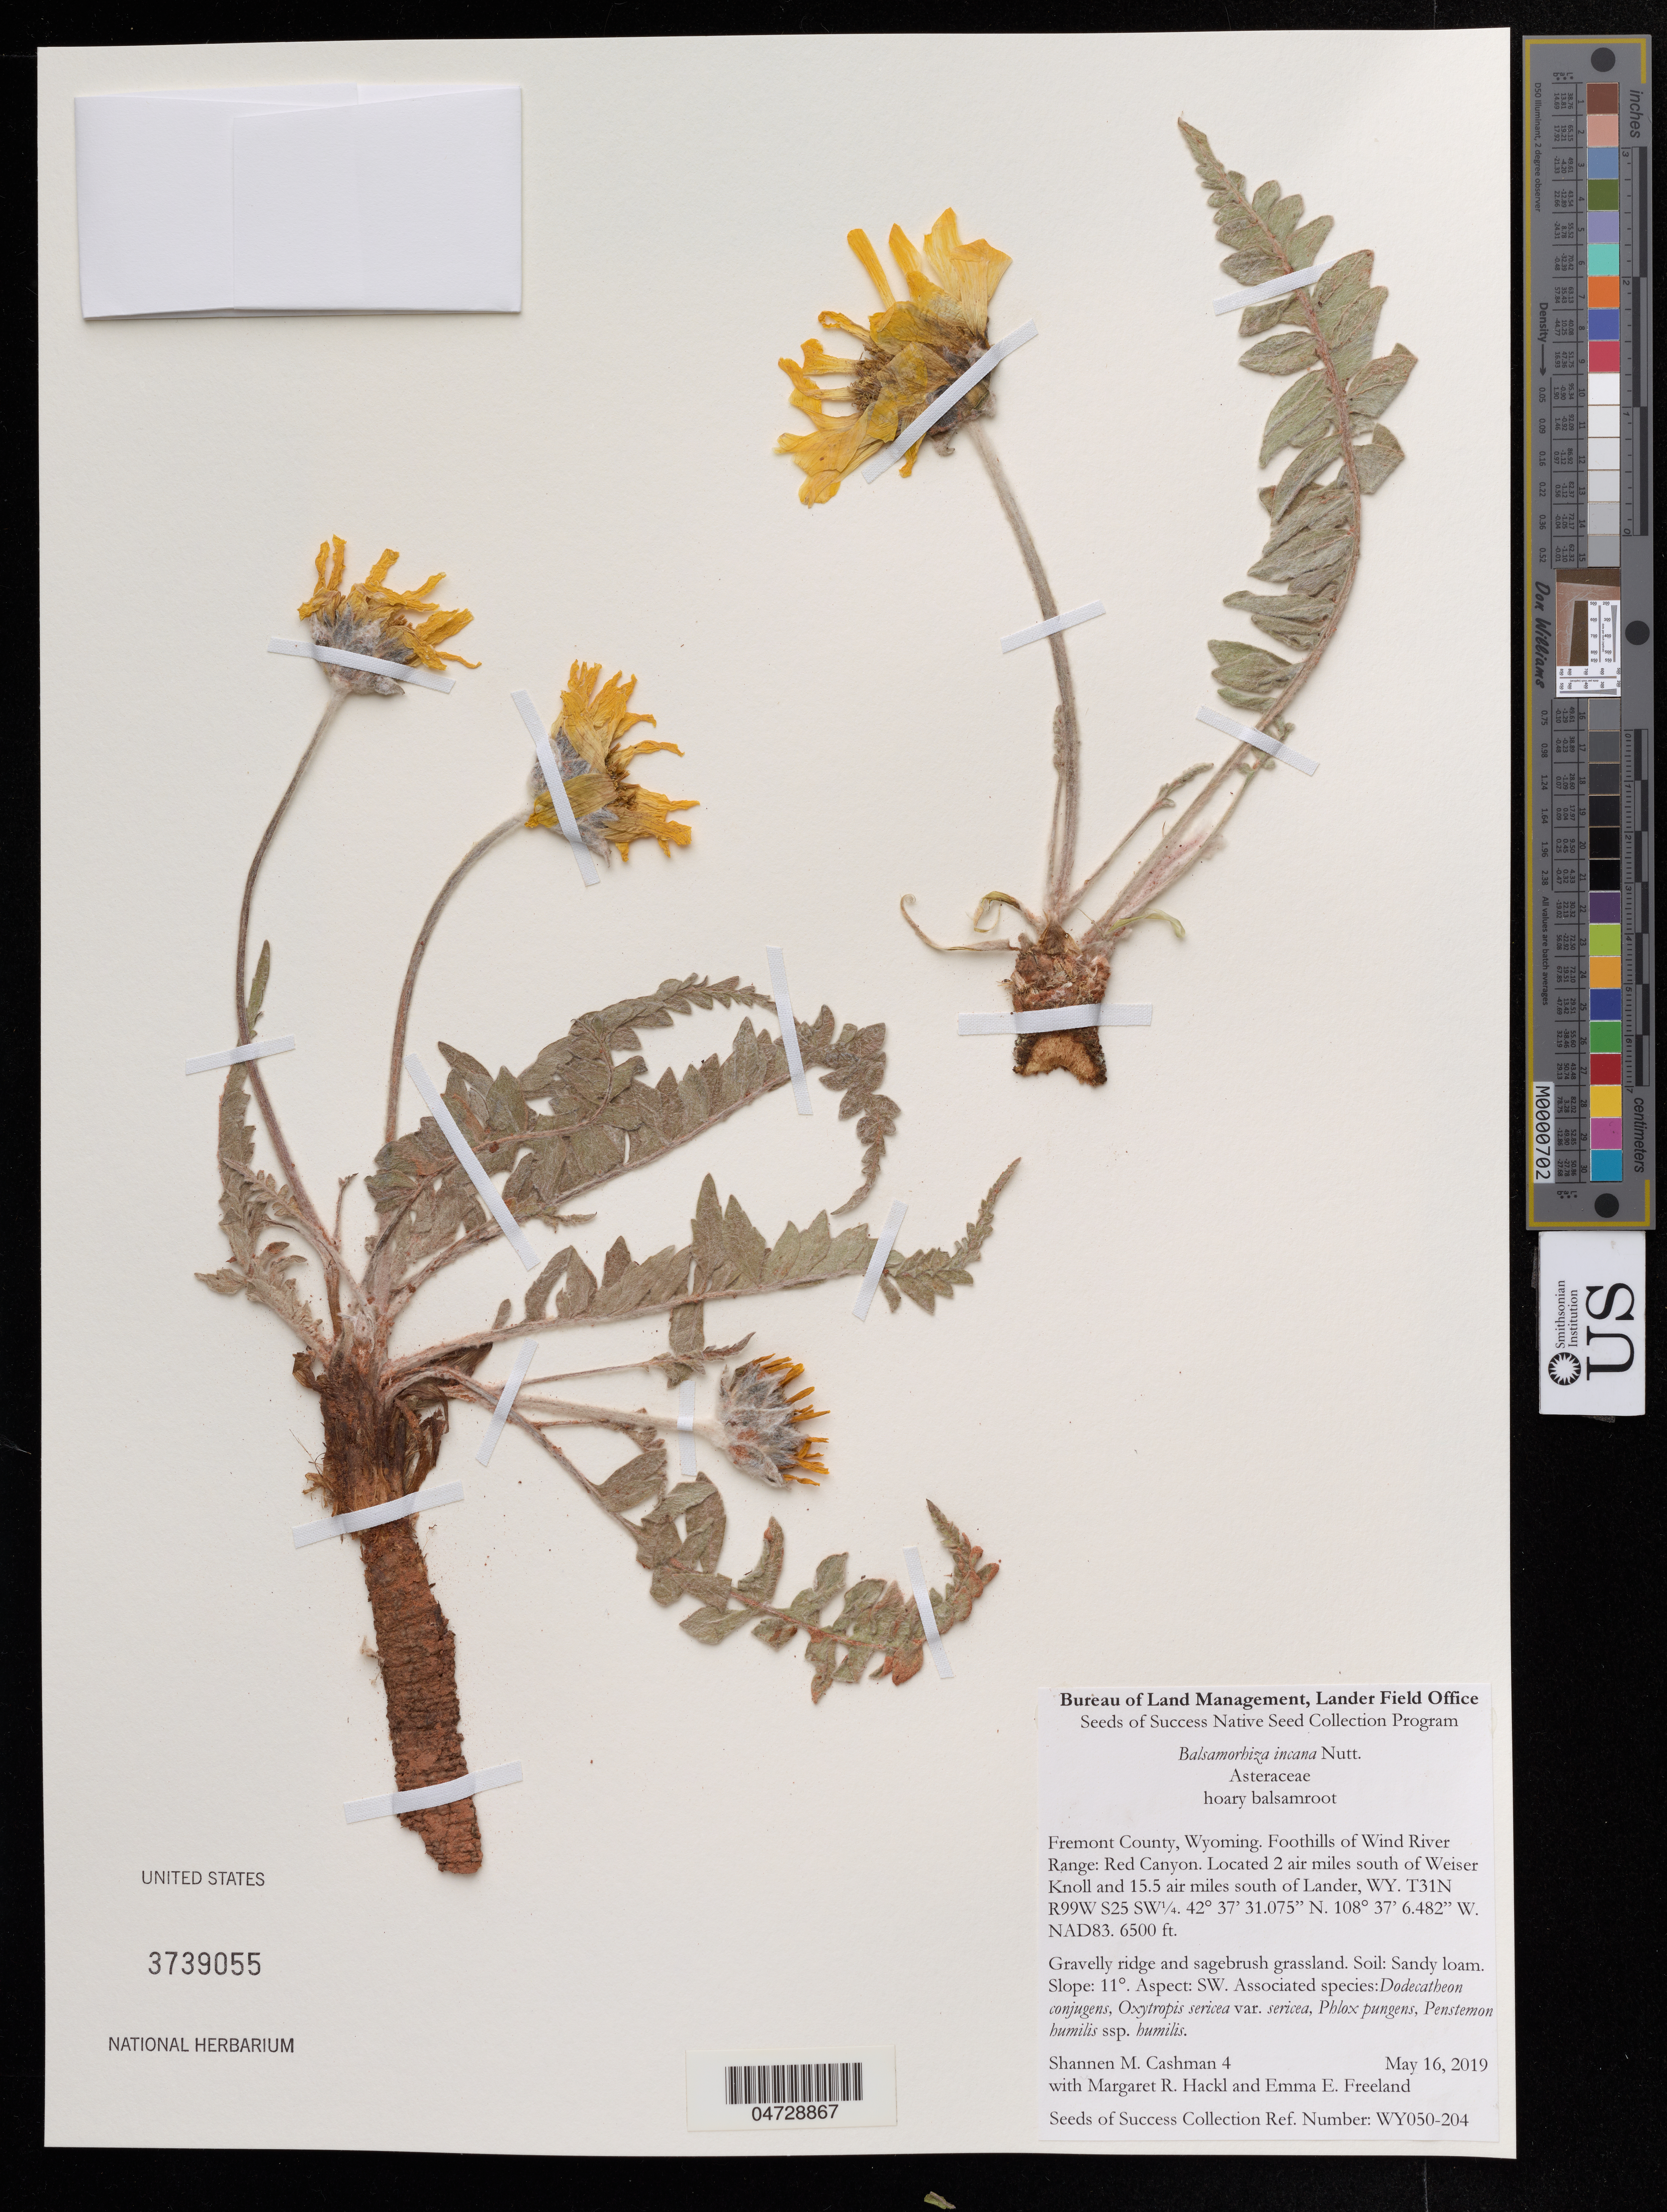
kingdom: Plantae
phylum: Tracheophyta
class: Magnoliopsida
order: Asterales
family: Asteraceae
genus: Balsamorhiza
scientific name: Balsamorhiza incana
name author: Nutt.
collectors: S. Cashman, M. Hackl & E. Freeland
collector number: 4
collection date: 2019-05-16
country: United States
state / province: Wyoming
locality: Fremont County. Foothills of Wind River Range: Red Canyon. Located 2 air miles south of Weiser Knoll and 15.5 air miles south of Lander, WY.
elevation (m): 1981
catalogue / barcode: US 3739055